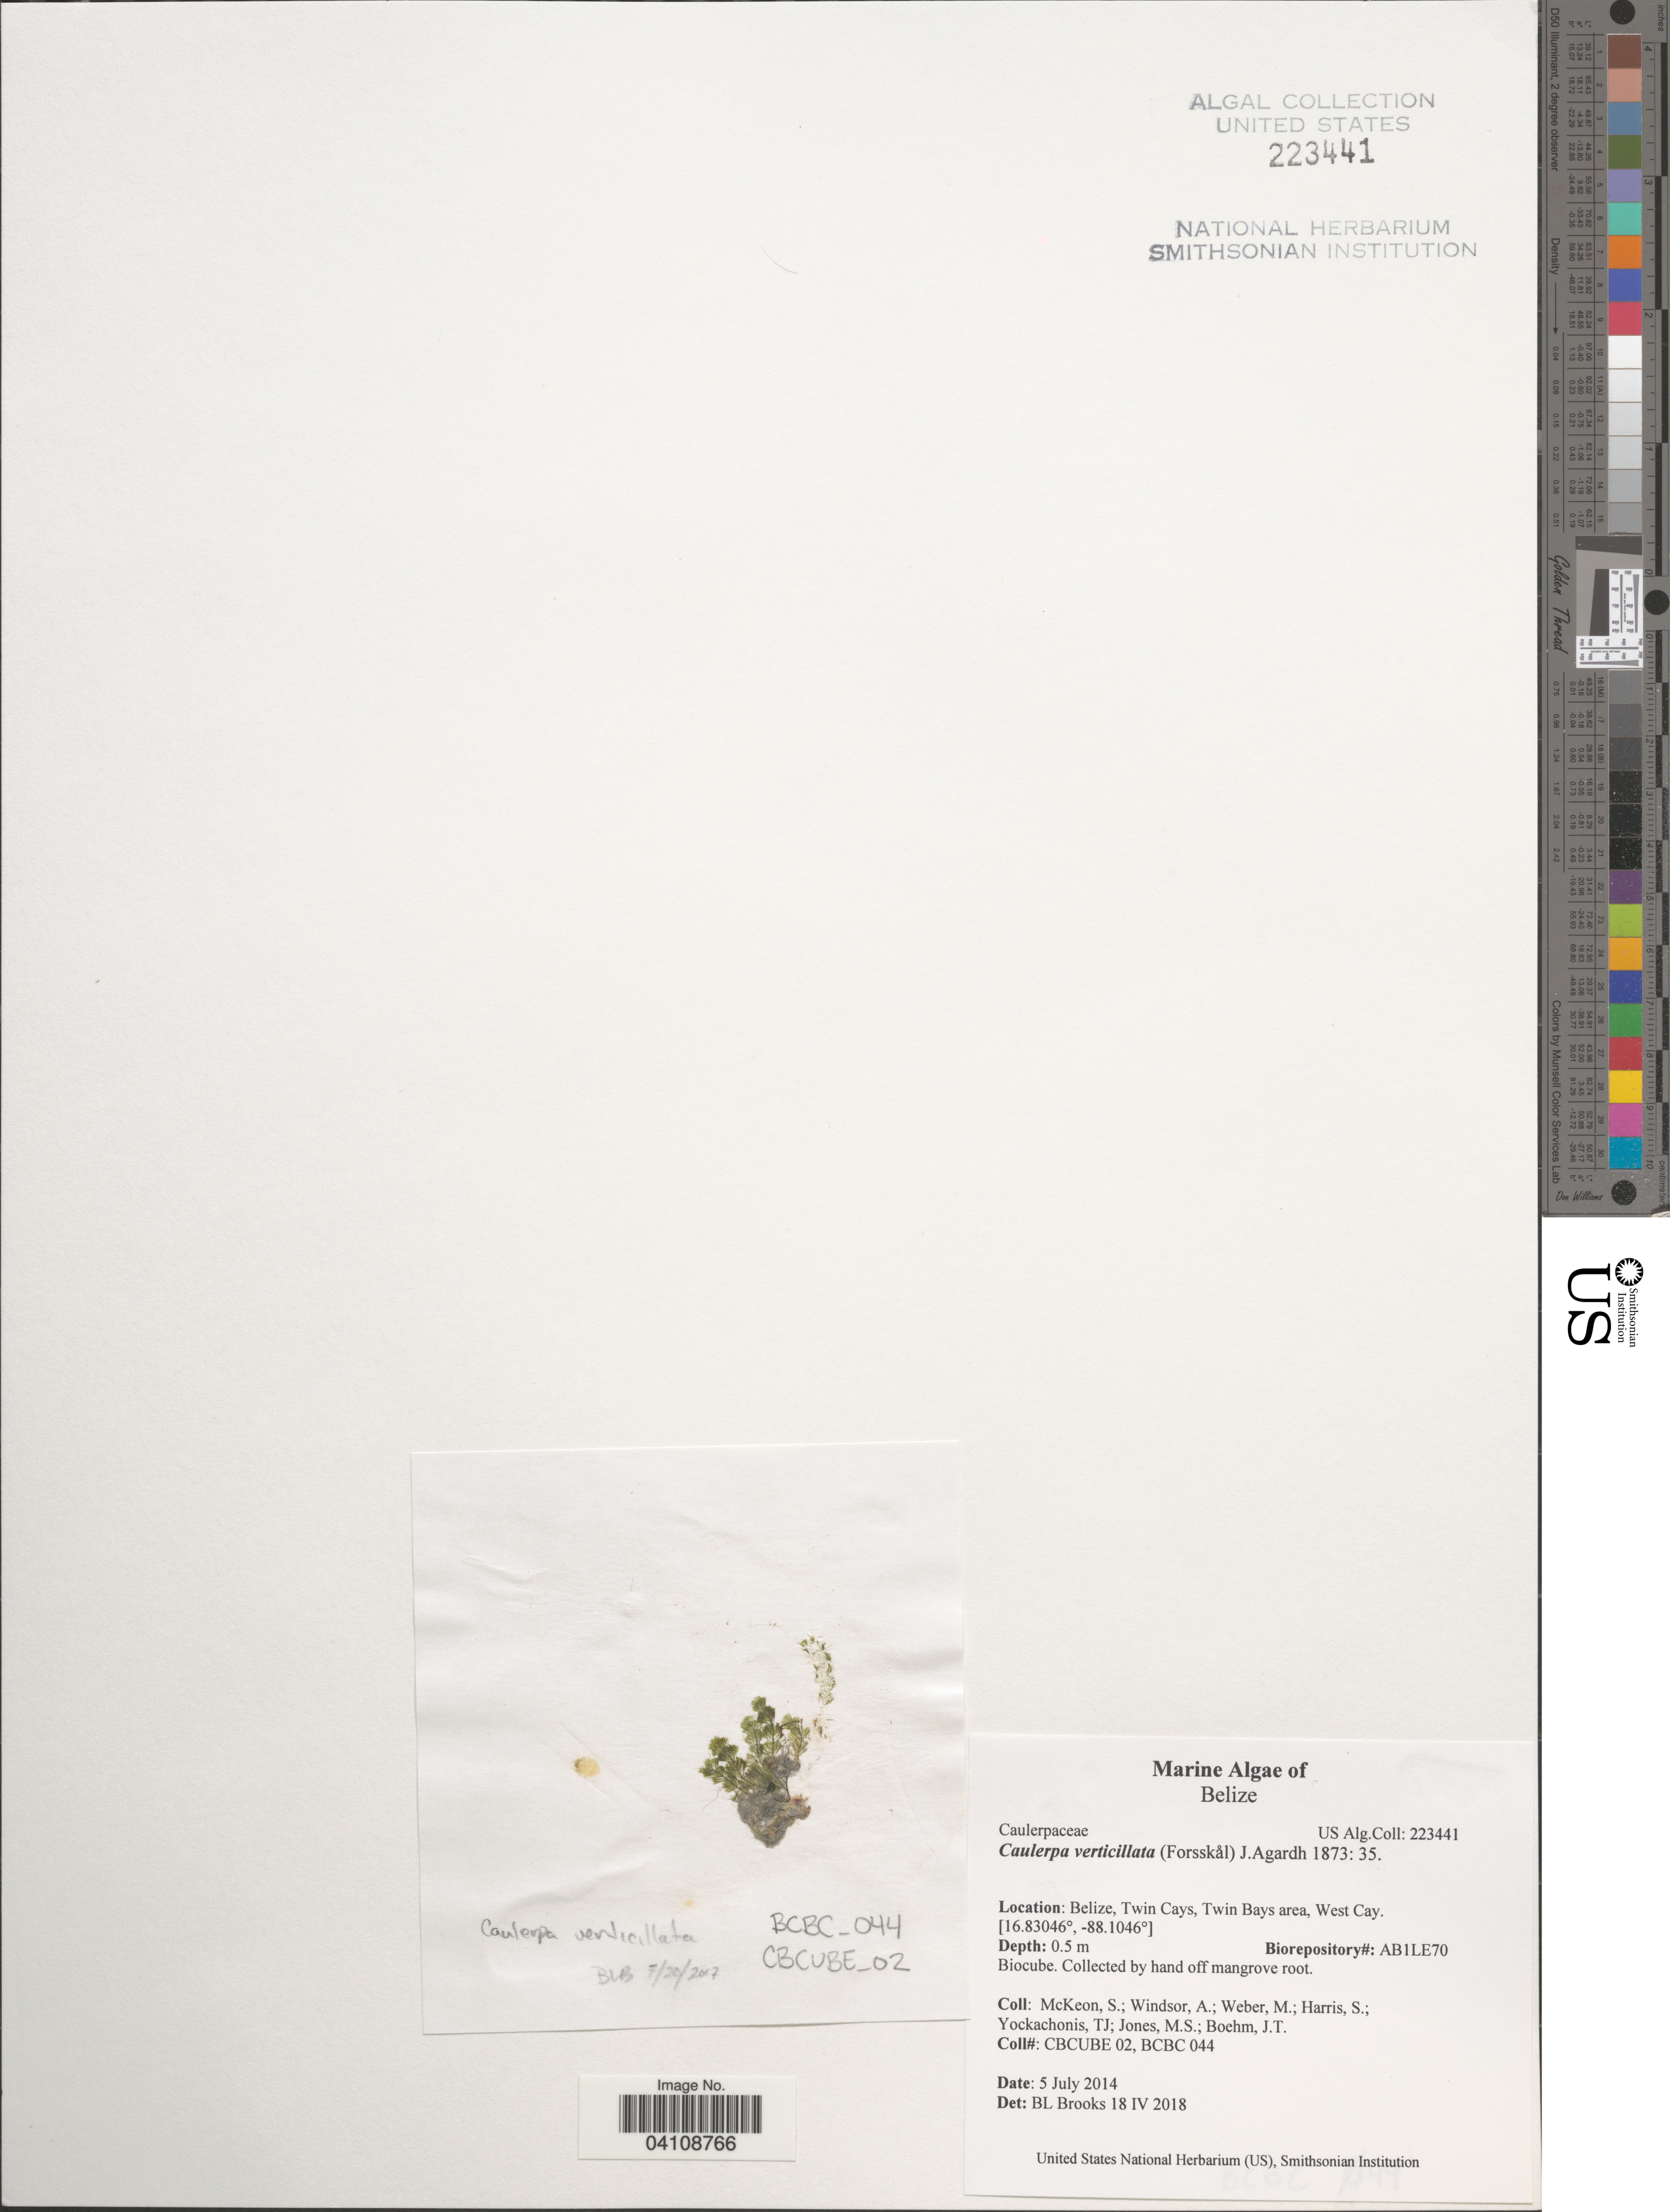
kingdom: Plantae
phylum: Chlorophyta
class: Ulvophyceae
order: Bryopsidales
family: Caulerpaceae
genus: Caulerpa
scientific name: Caulerpa verticillata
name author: J. Agardh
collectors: S. McKeon, A. Windsor, M. Weber, S. Harris & et al.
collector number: CBCUBE02/BCBC044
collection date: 2014-07-05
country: Belize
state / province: Belize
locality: Twin Cays, Twin Bays area, West Cay.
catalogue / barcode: US 223441